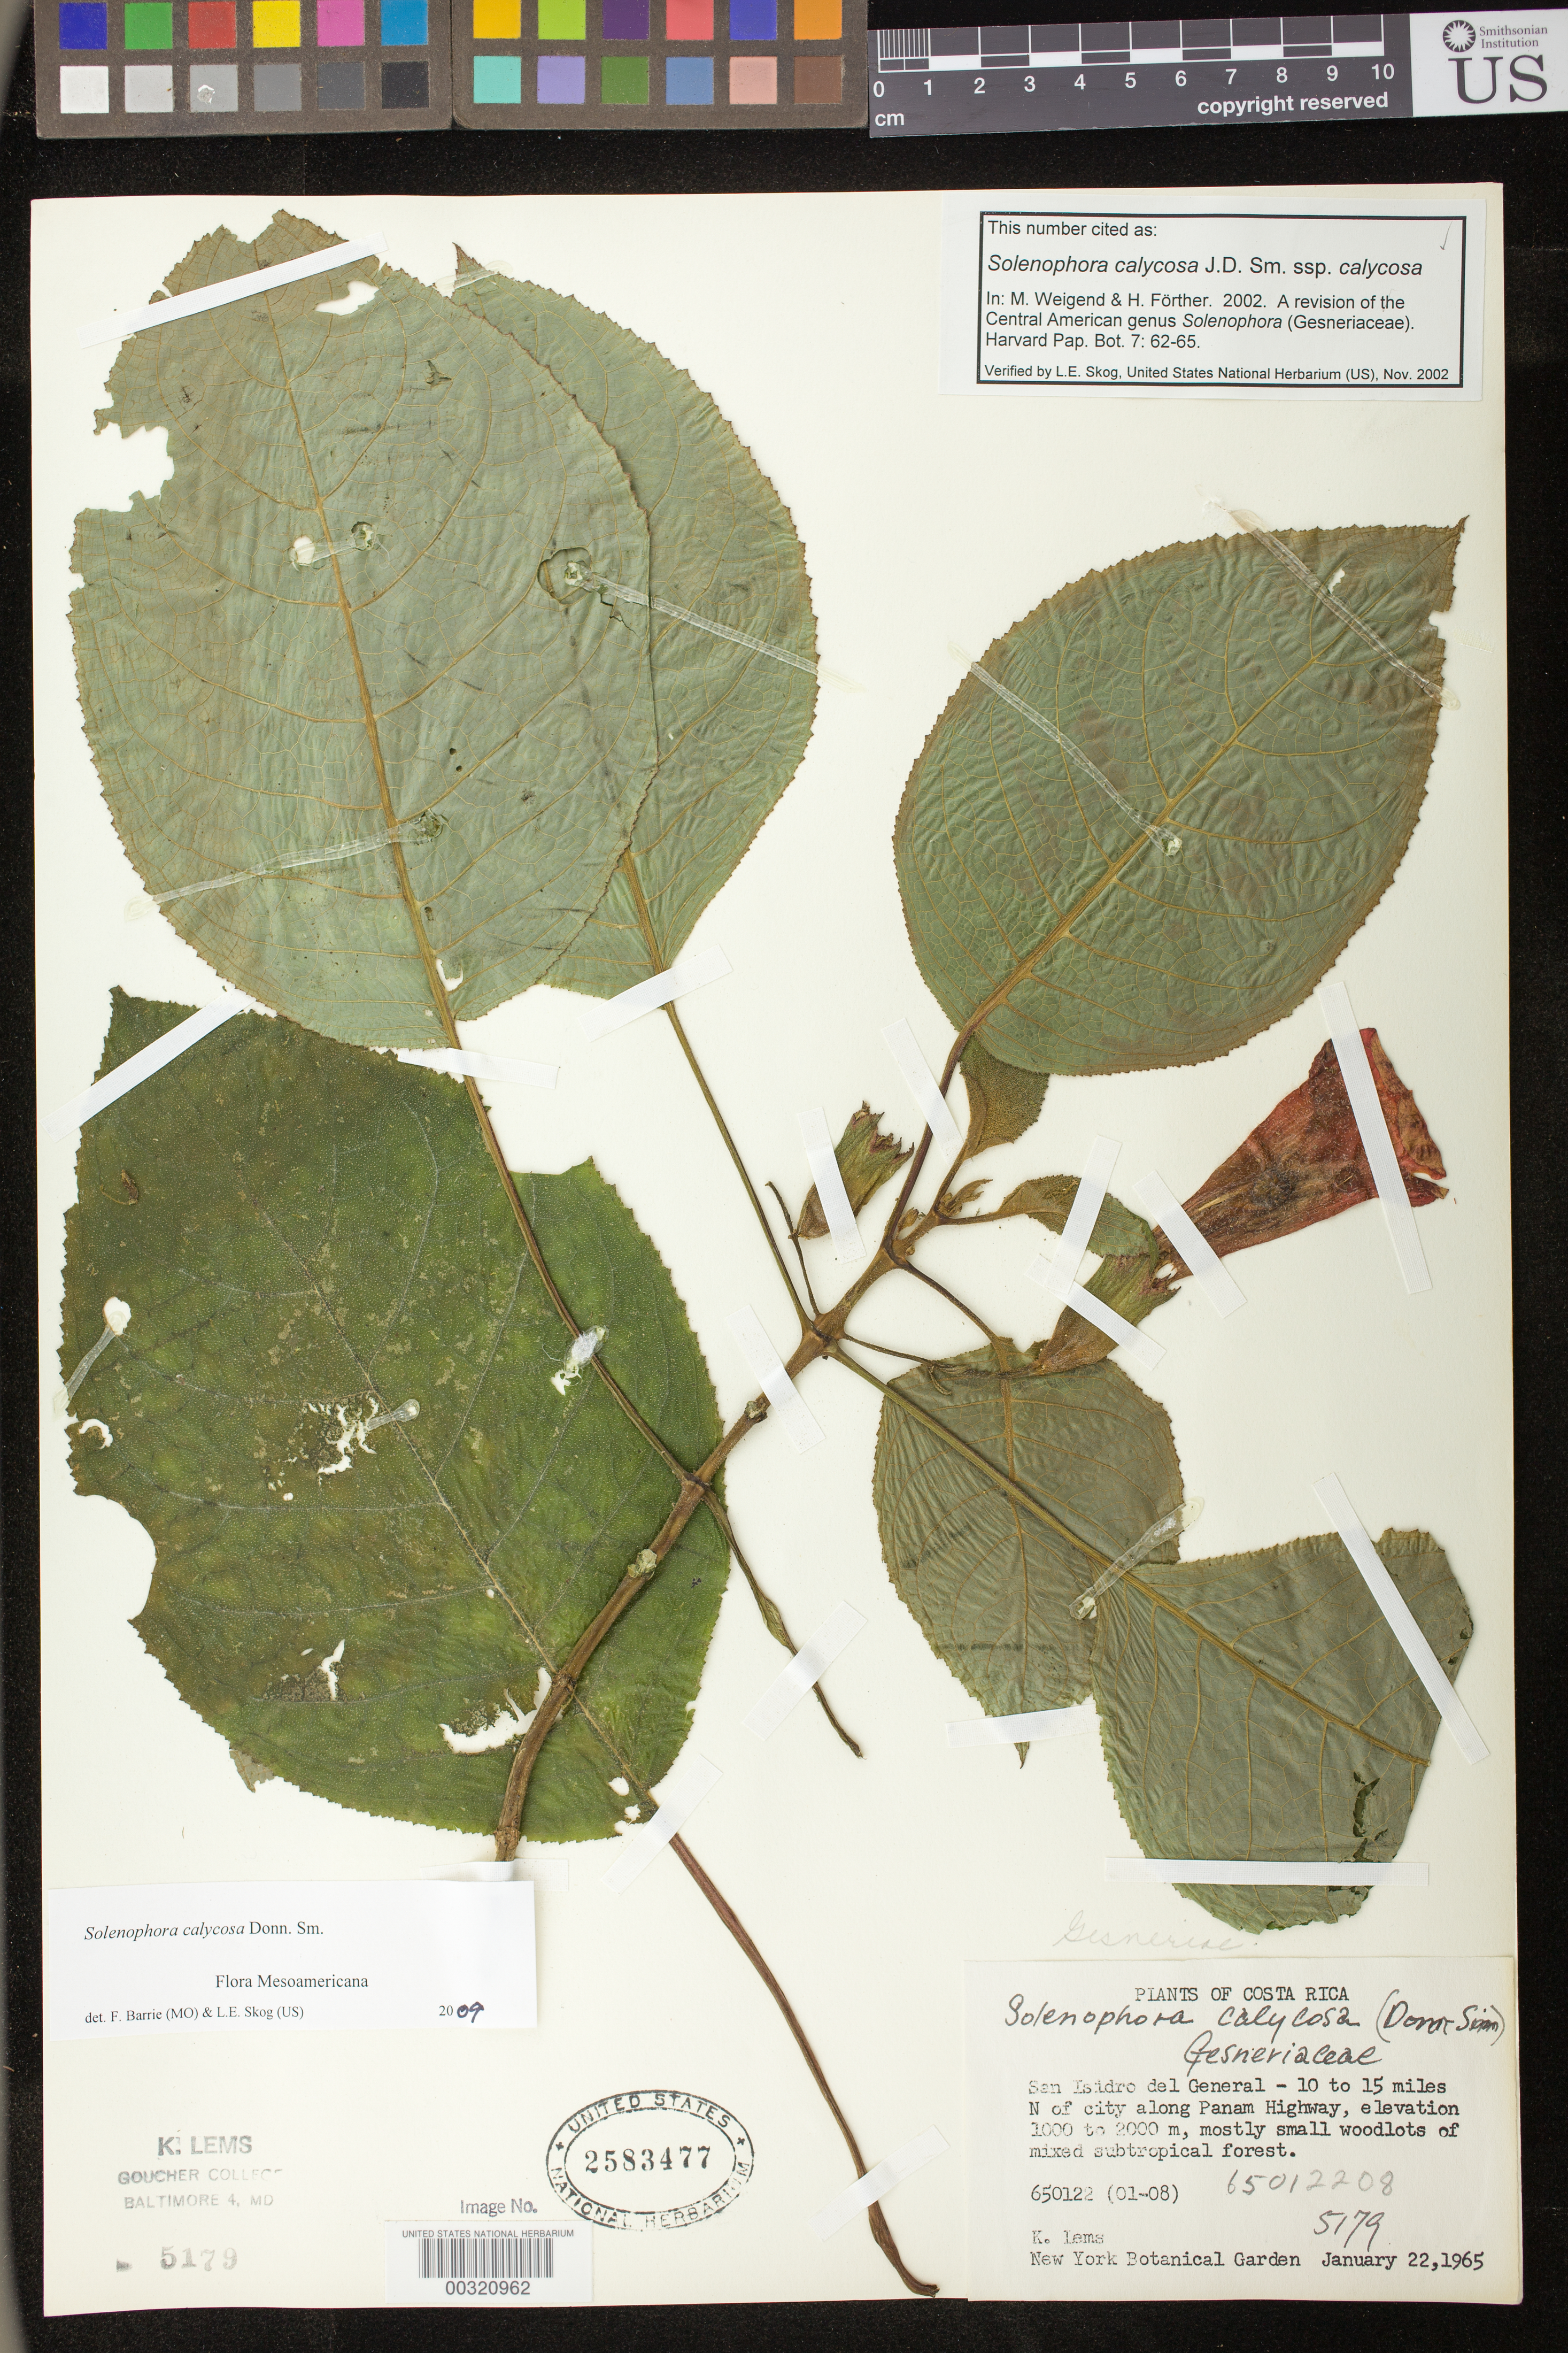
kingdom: Plantae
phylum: Tracheophyta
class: Magnoliopsida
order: Lamiales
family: Gesneriaceae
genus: Solenophora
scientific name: Solenophora calycosa Donn. Sm. subsp. calycosa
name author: (Donn. Sm.) Donn. Sm.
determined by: Weigend; Förther, Harald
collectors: K. Lems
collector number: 650122 01-08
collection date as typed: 22 Jan 1965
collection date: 1965-01-22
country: Costa Rica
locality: San Isidro del General - 10 to 15 mi N of city along Panam Highway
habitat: Mostly small woodlots of mixed subtropical forest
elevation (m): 1000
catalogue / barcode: US 2583477